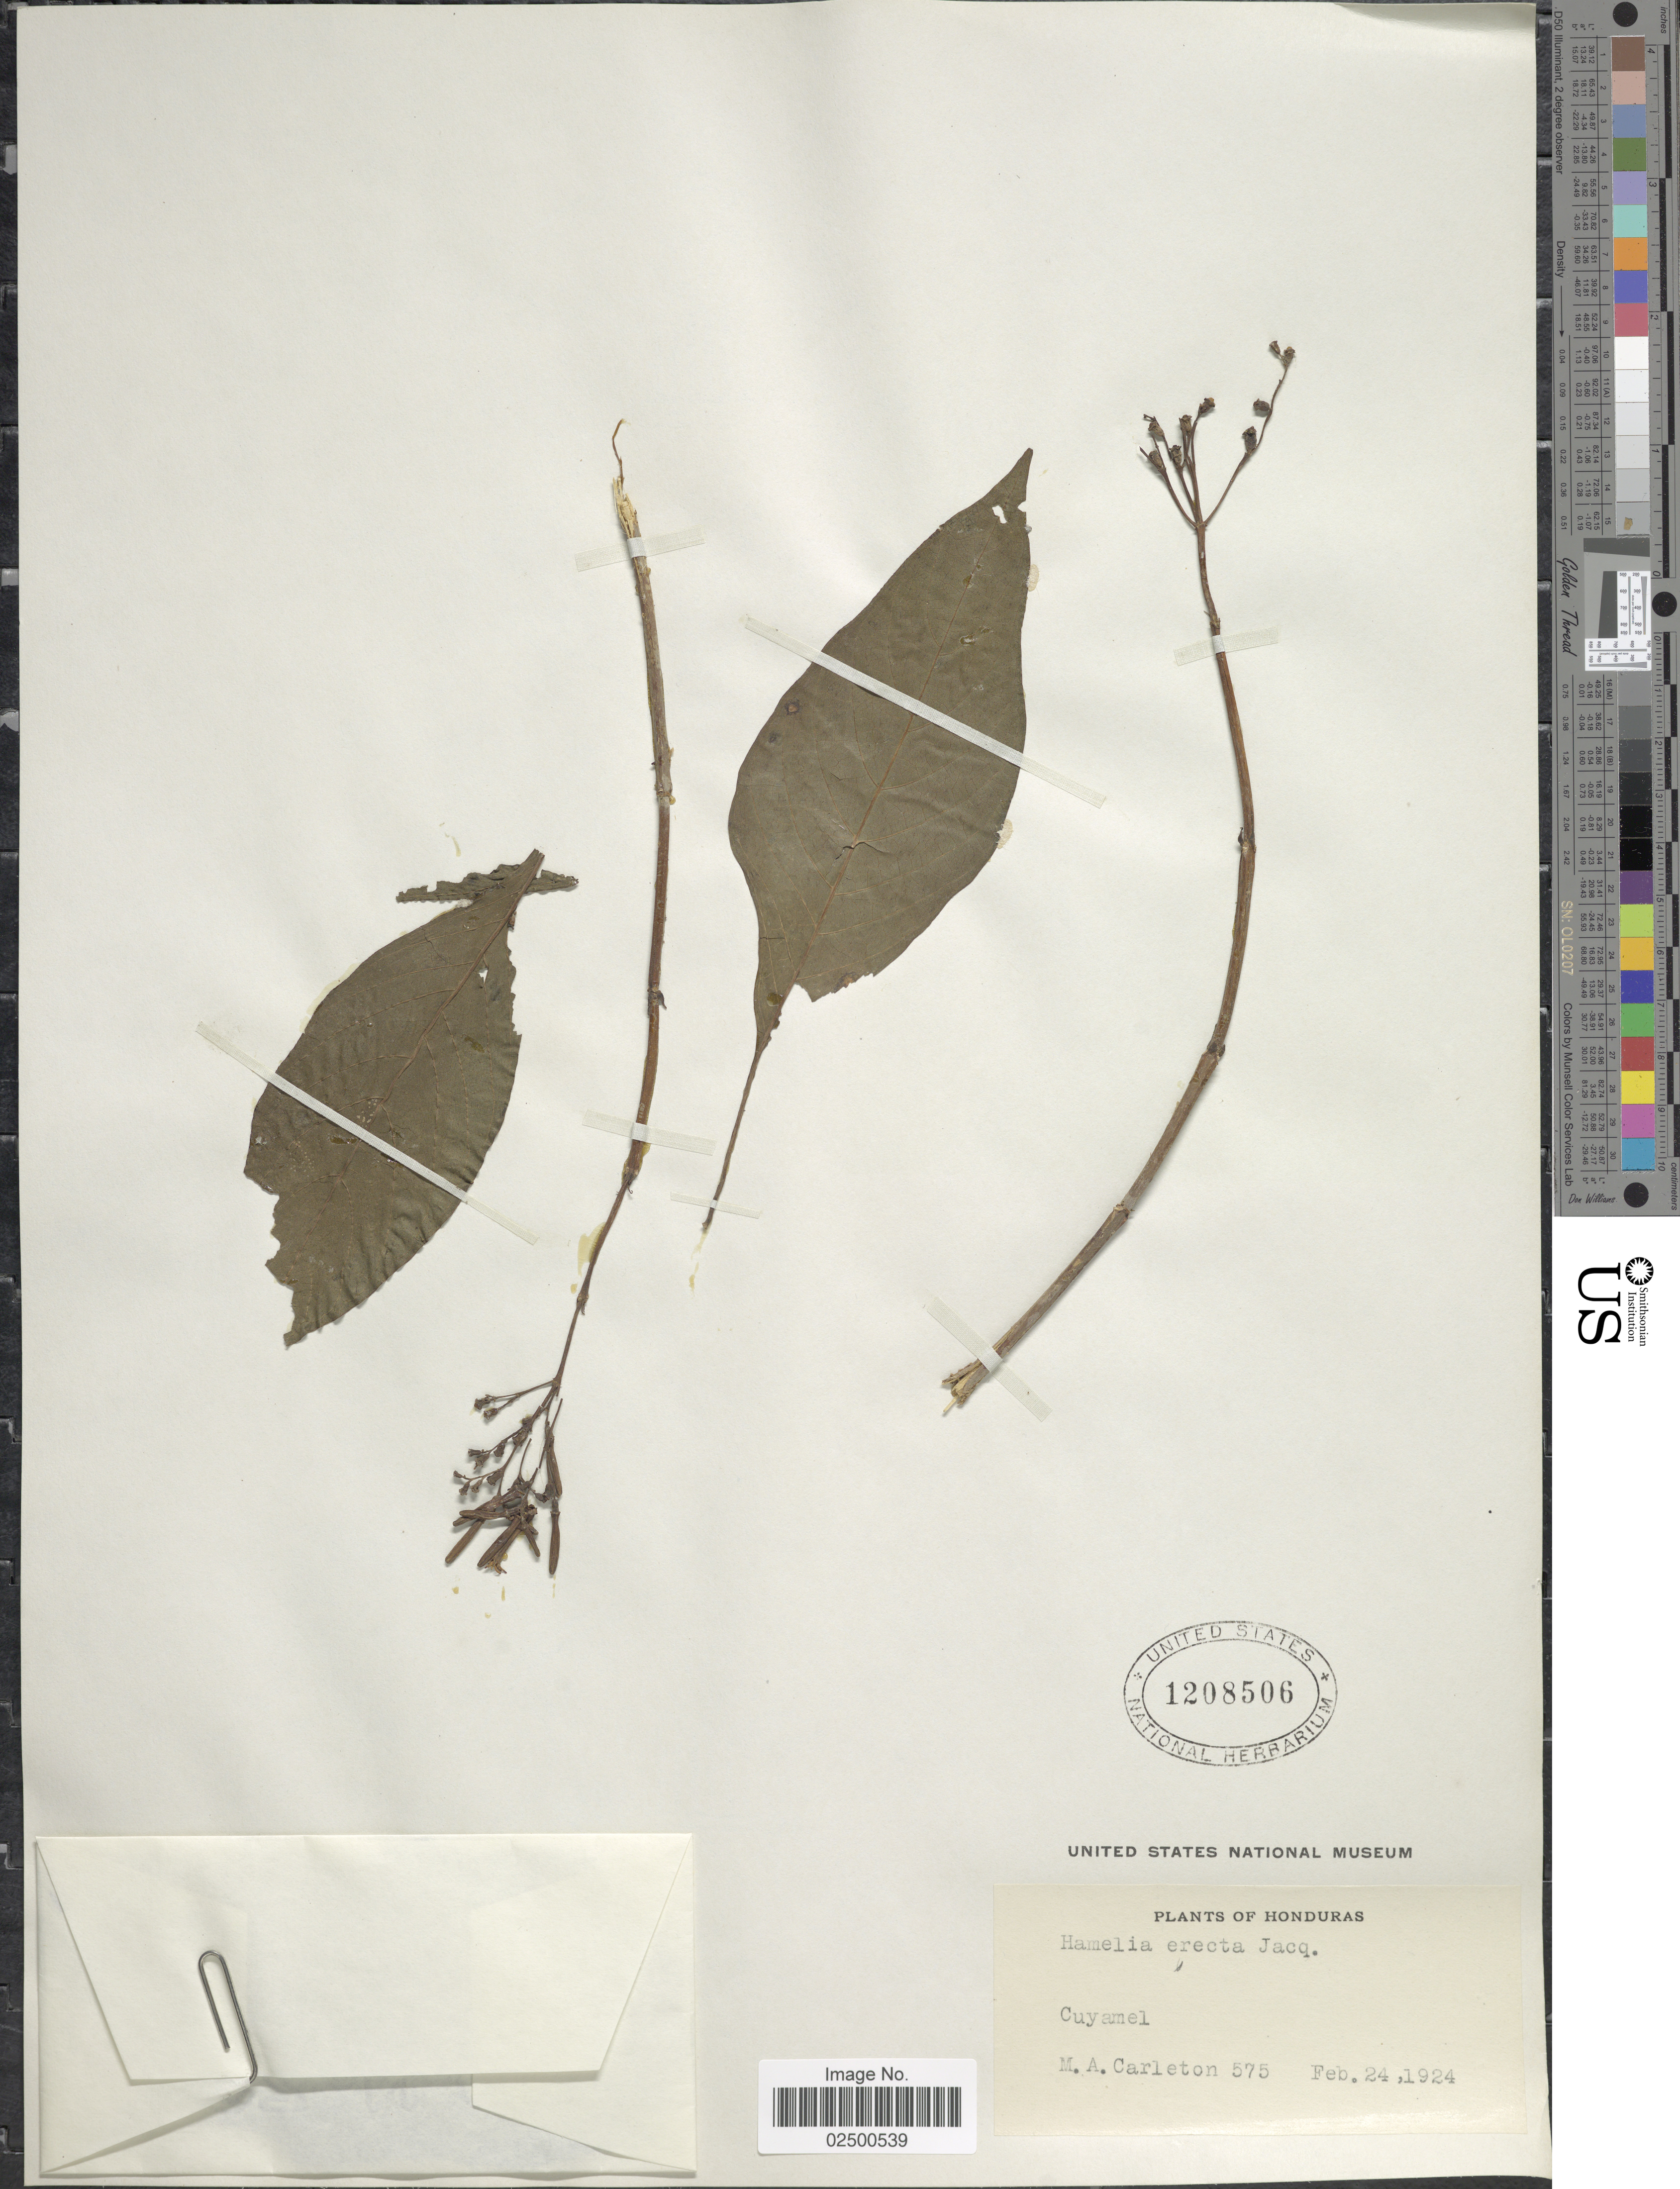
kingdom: Plantae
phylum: Tracheophyta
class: Magnoliopsida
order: Gentianales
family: Rubiaceae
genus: Hamelia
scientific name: Hamelia erecta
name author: Jacq.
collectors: M. A. Carleton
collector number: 575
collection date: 1924-02-24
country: Honduras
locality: Cuyamel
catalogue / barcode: US 1208506